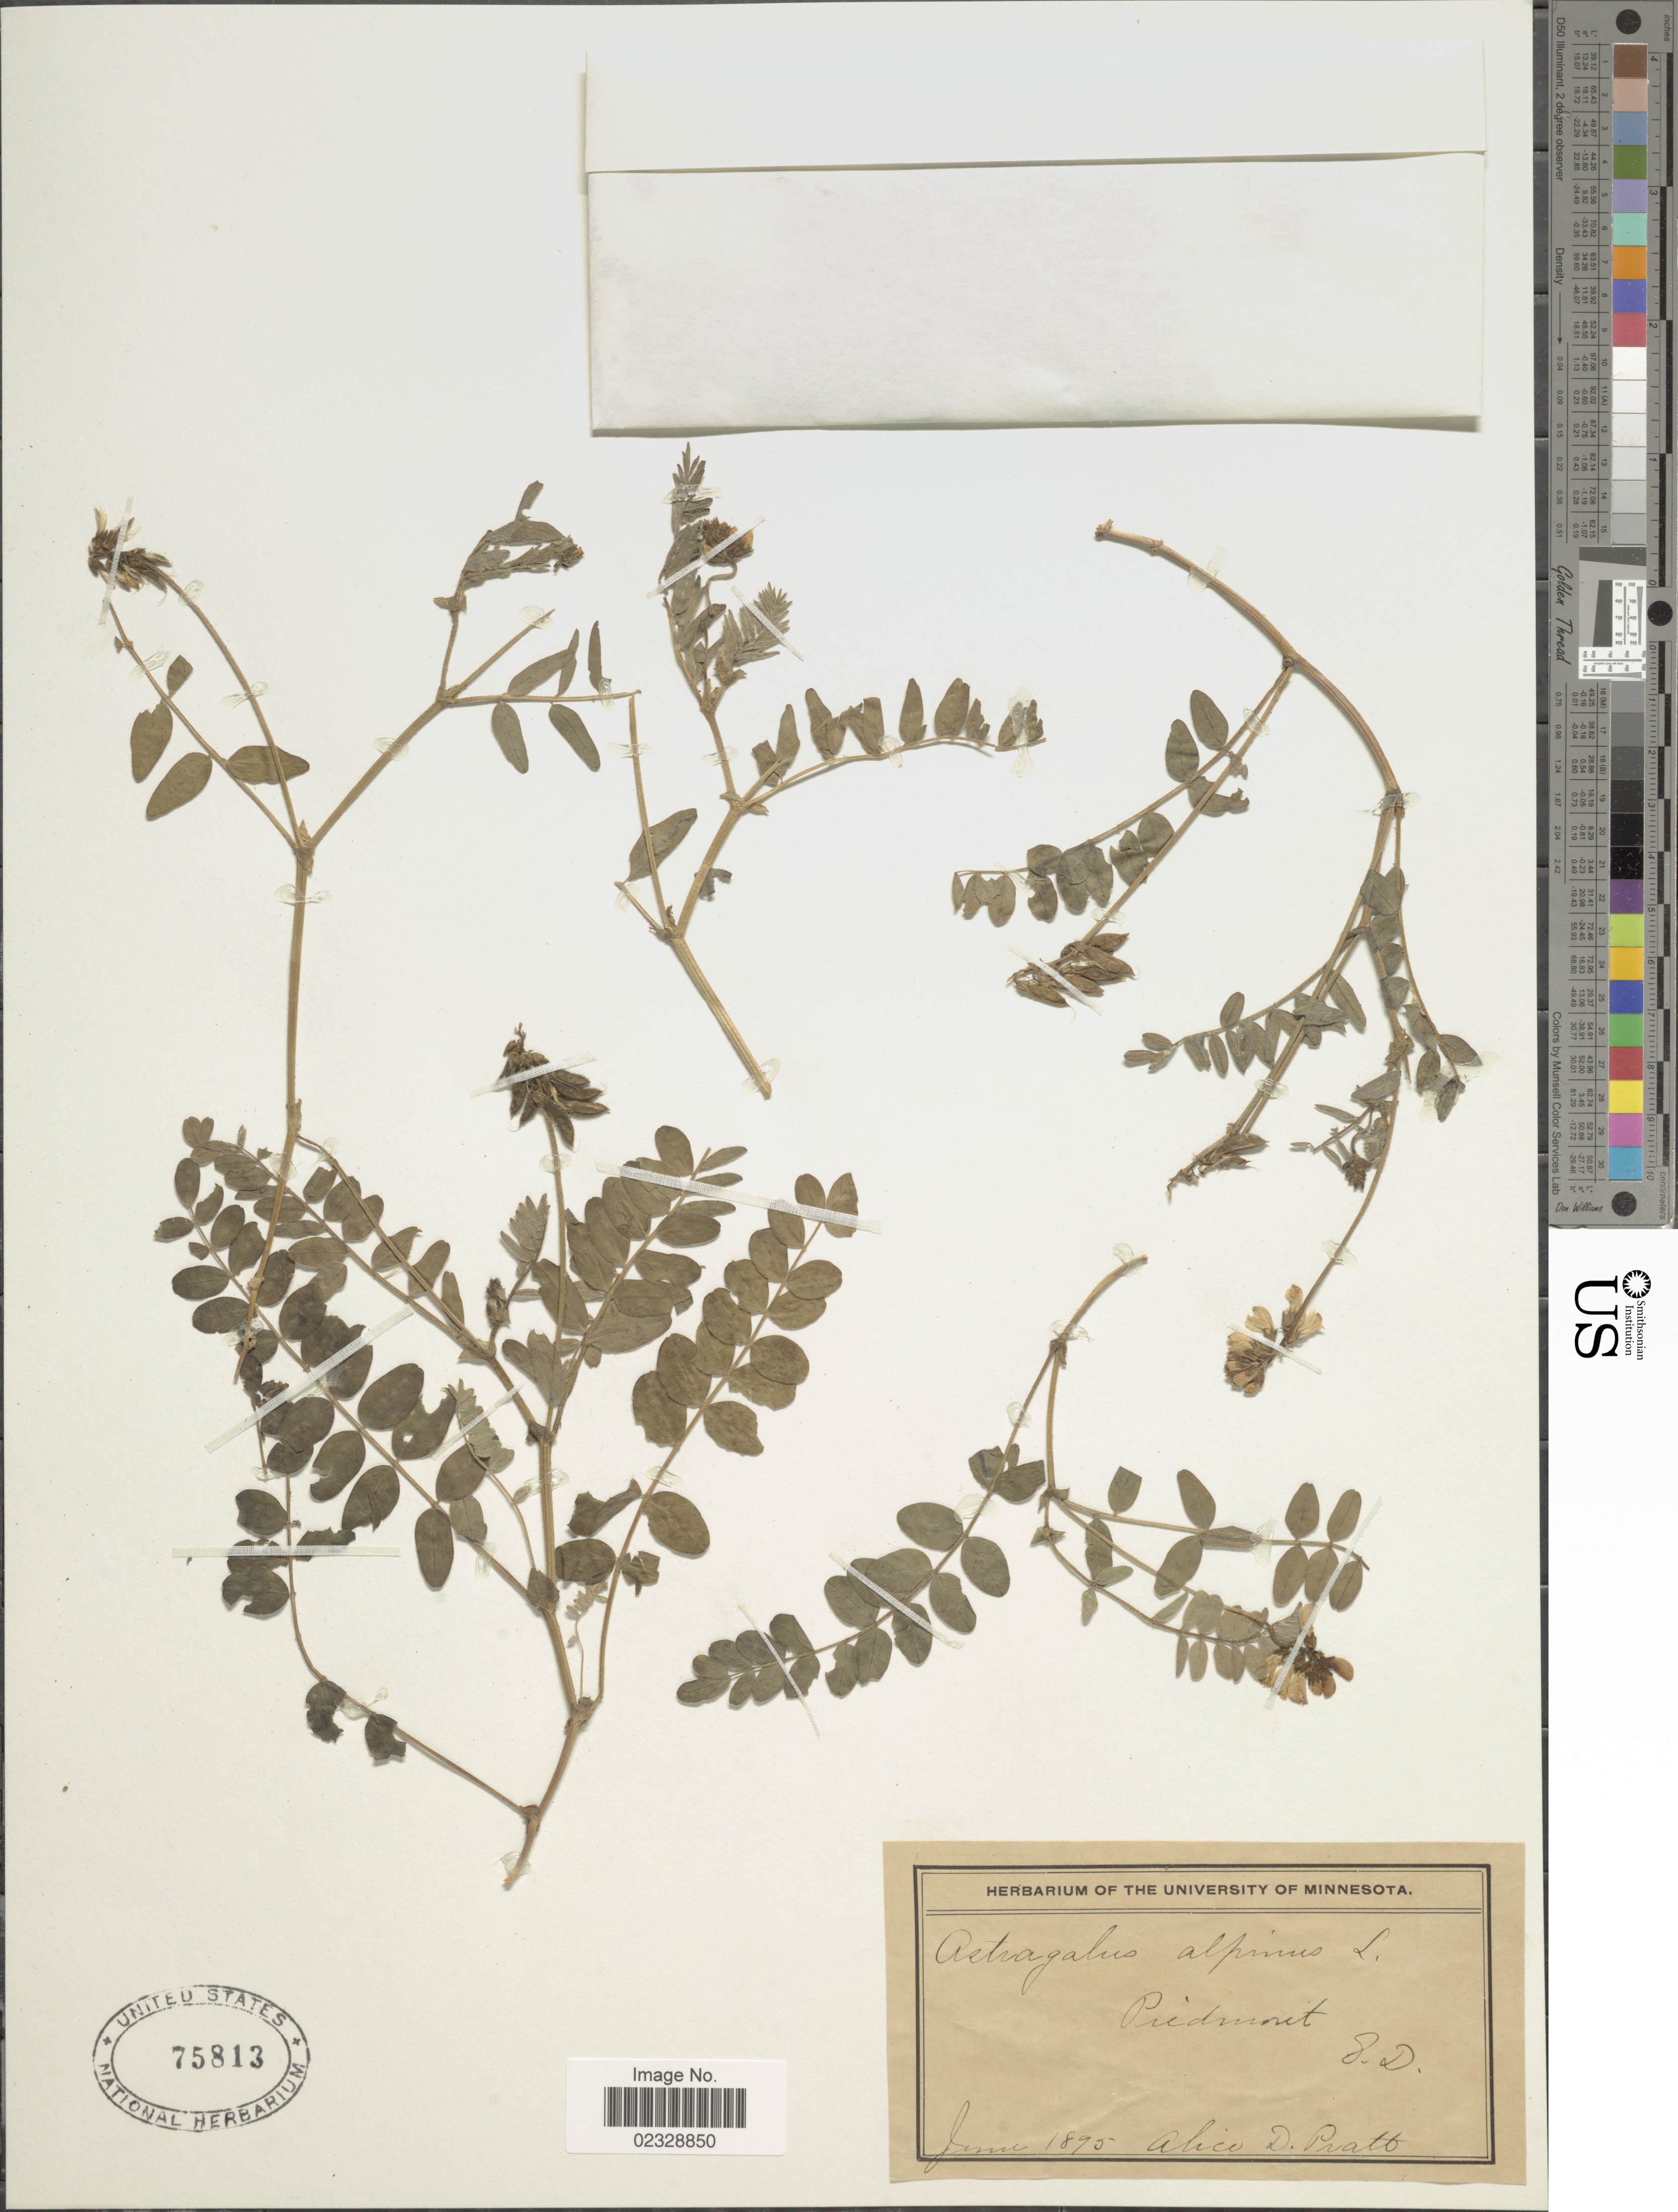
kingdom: Plantae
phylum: Tracheophyta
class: Magnoliopsida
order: Fabales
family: Fabaceae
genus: Astragalus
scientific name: Astragalus alpinus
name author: L.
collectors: A. Pratt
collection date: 1895-06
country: United States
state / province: South Dakota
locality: Piedmont, S. D.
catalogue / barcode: US 75813